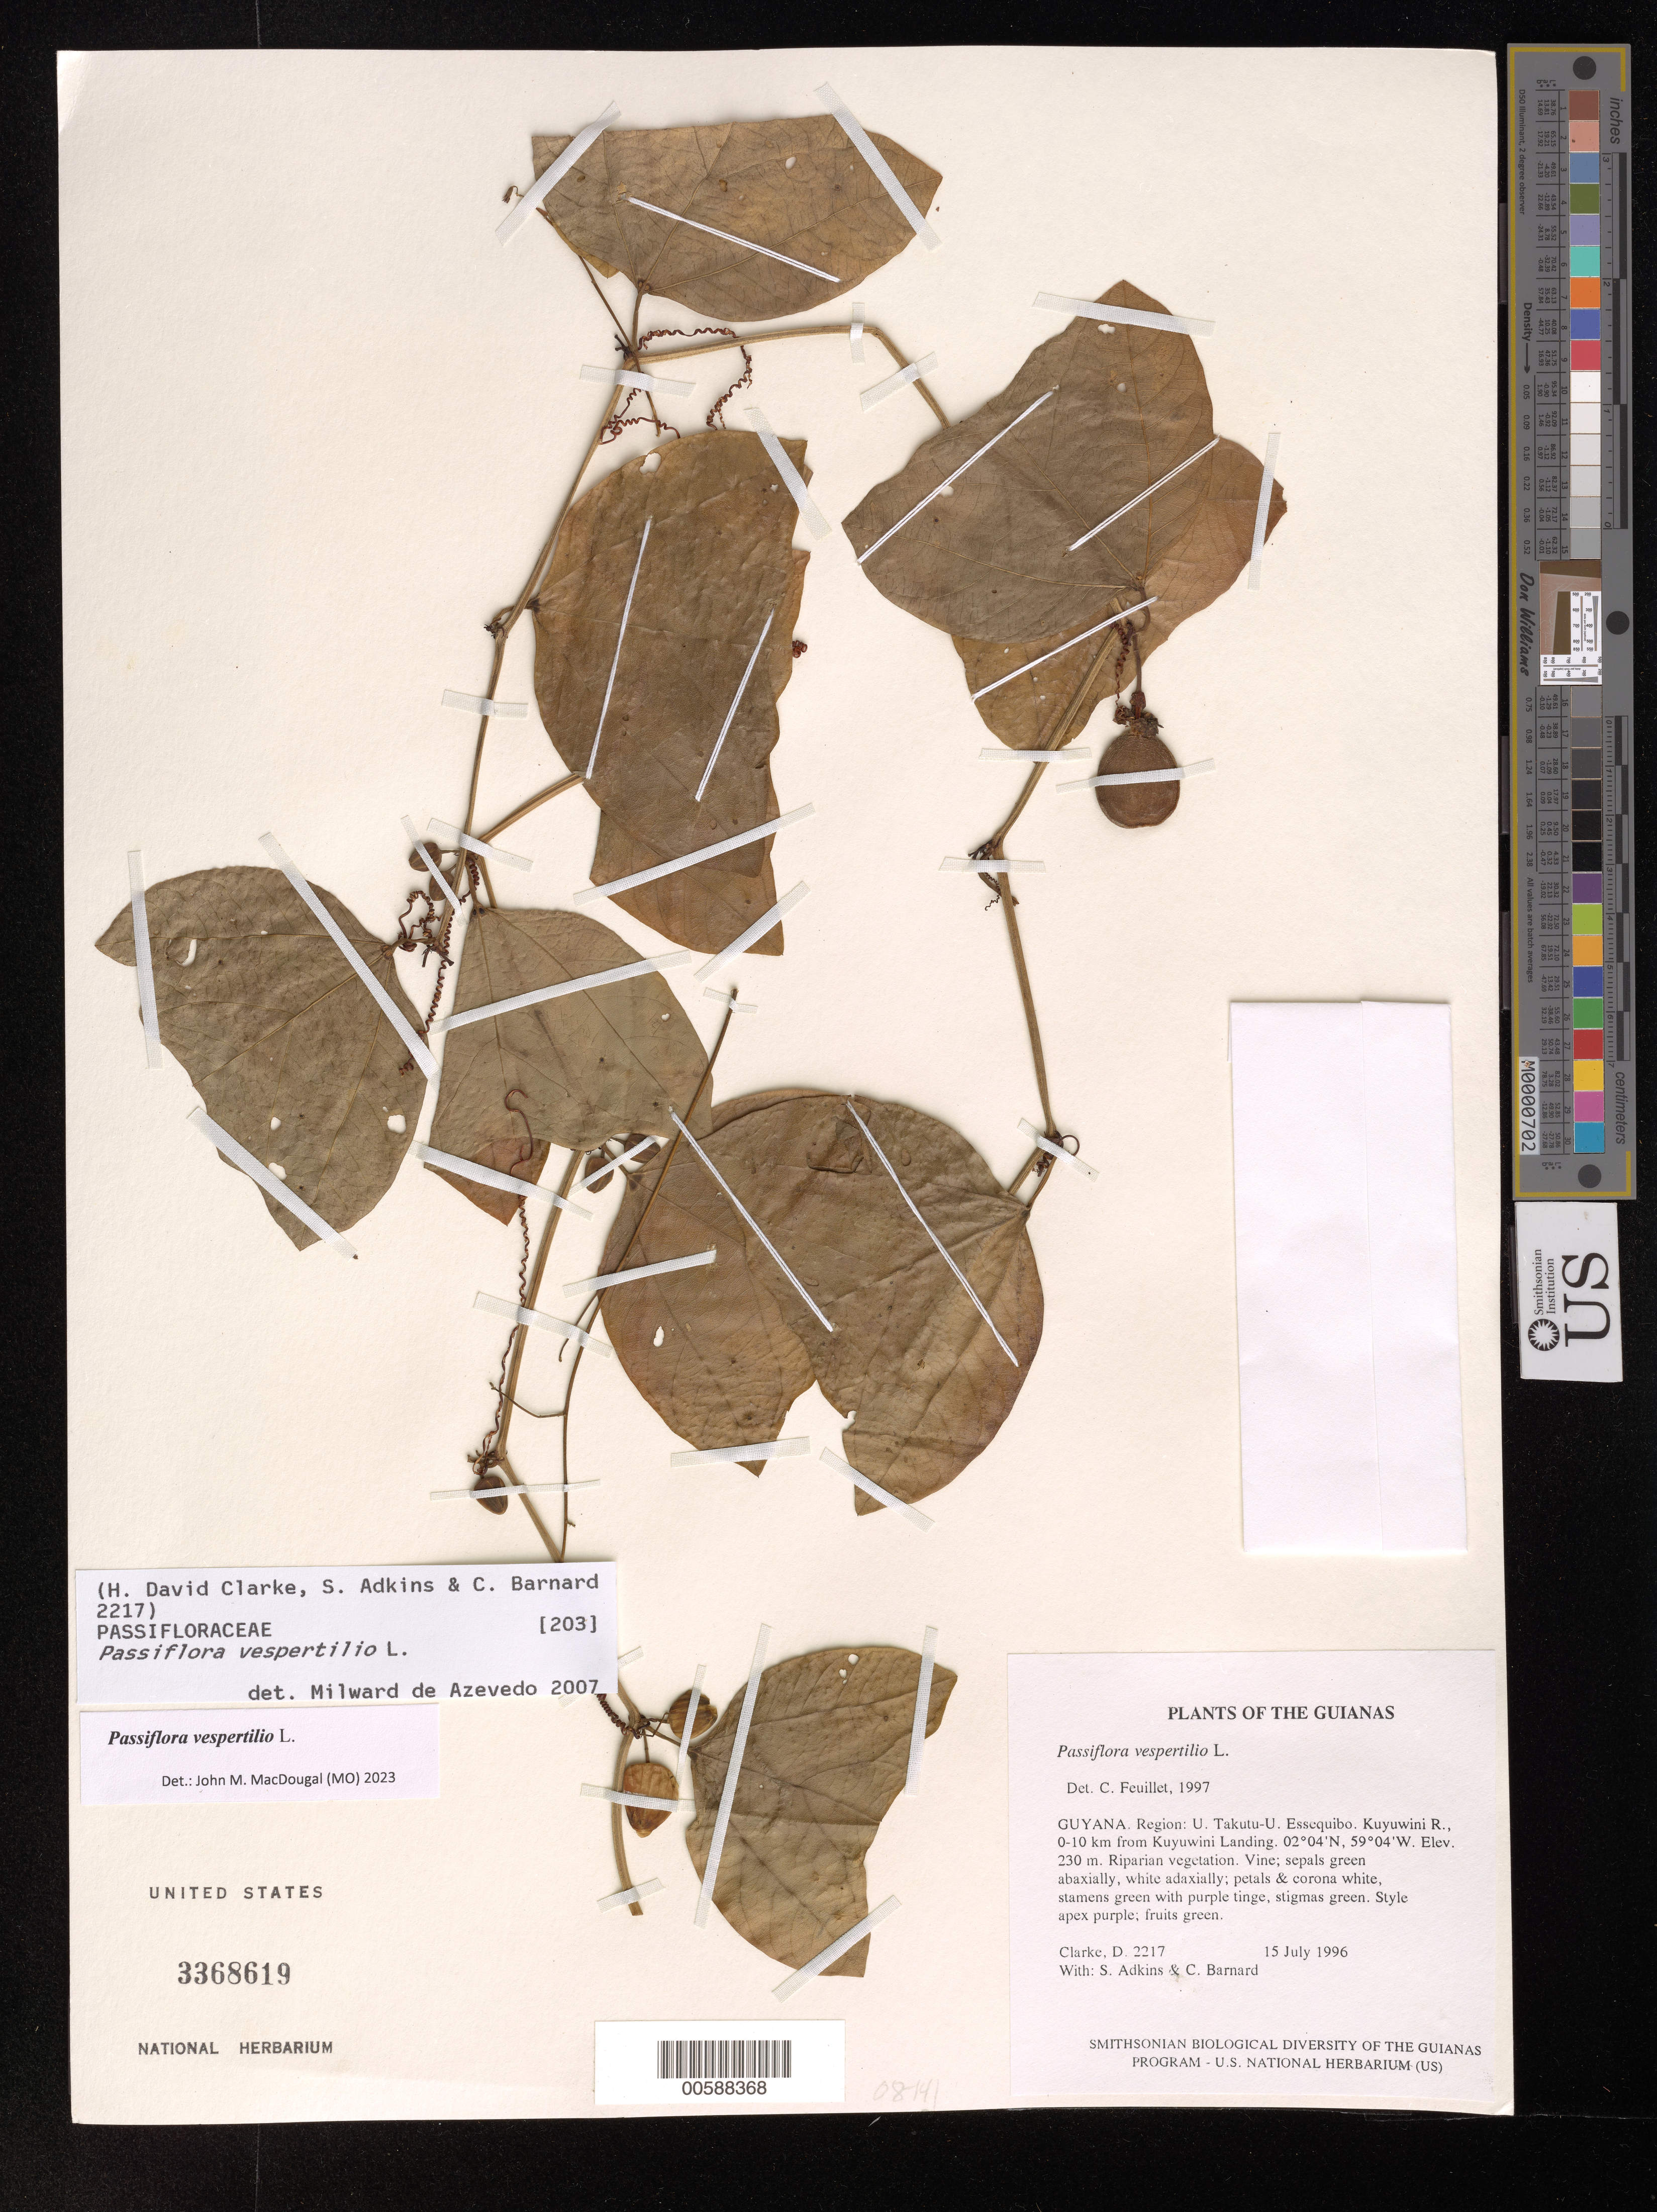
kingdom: Plantae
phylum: Tracheophyta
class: Magnoliopsida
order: Malpighiales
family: Passifloraceae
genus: Passiflora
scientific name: Passiflora vespertilio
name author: L.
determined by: Feuillet, C.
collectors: H. D. Clarke, S. Adkins & C. Bernard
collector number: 2217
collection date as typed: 15 July 1996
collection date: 1996-07-15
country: Guyana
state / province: U. Takutu-U. Essequibo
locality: Kuyuwini R., 0-10 km from Kuyuwini Landing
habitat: Riparian vegetation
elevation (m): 230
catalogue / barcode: US 3368619